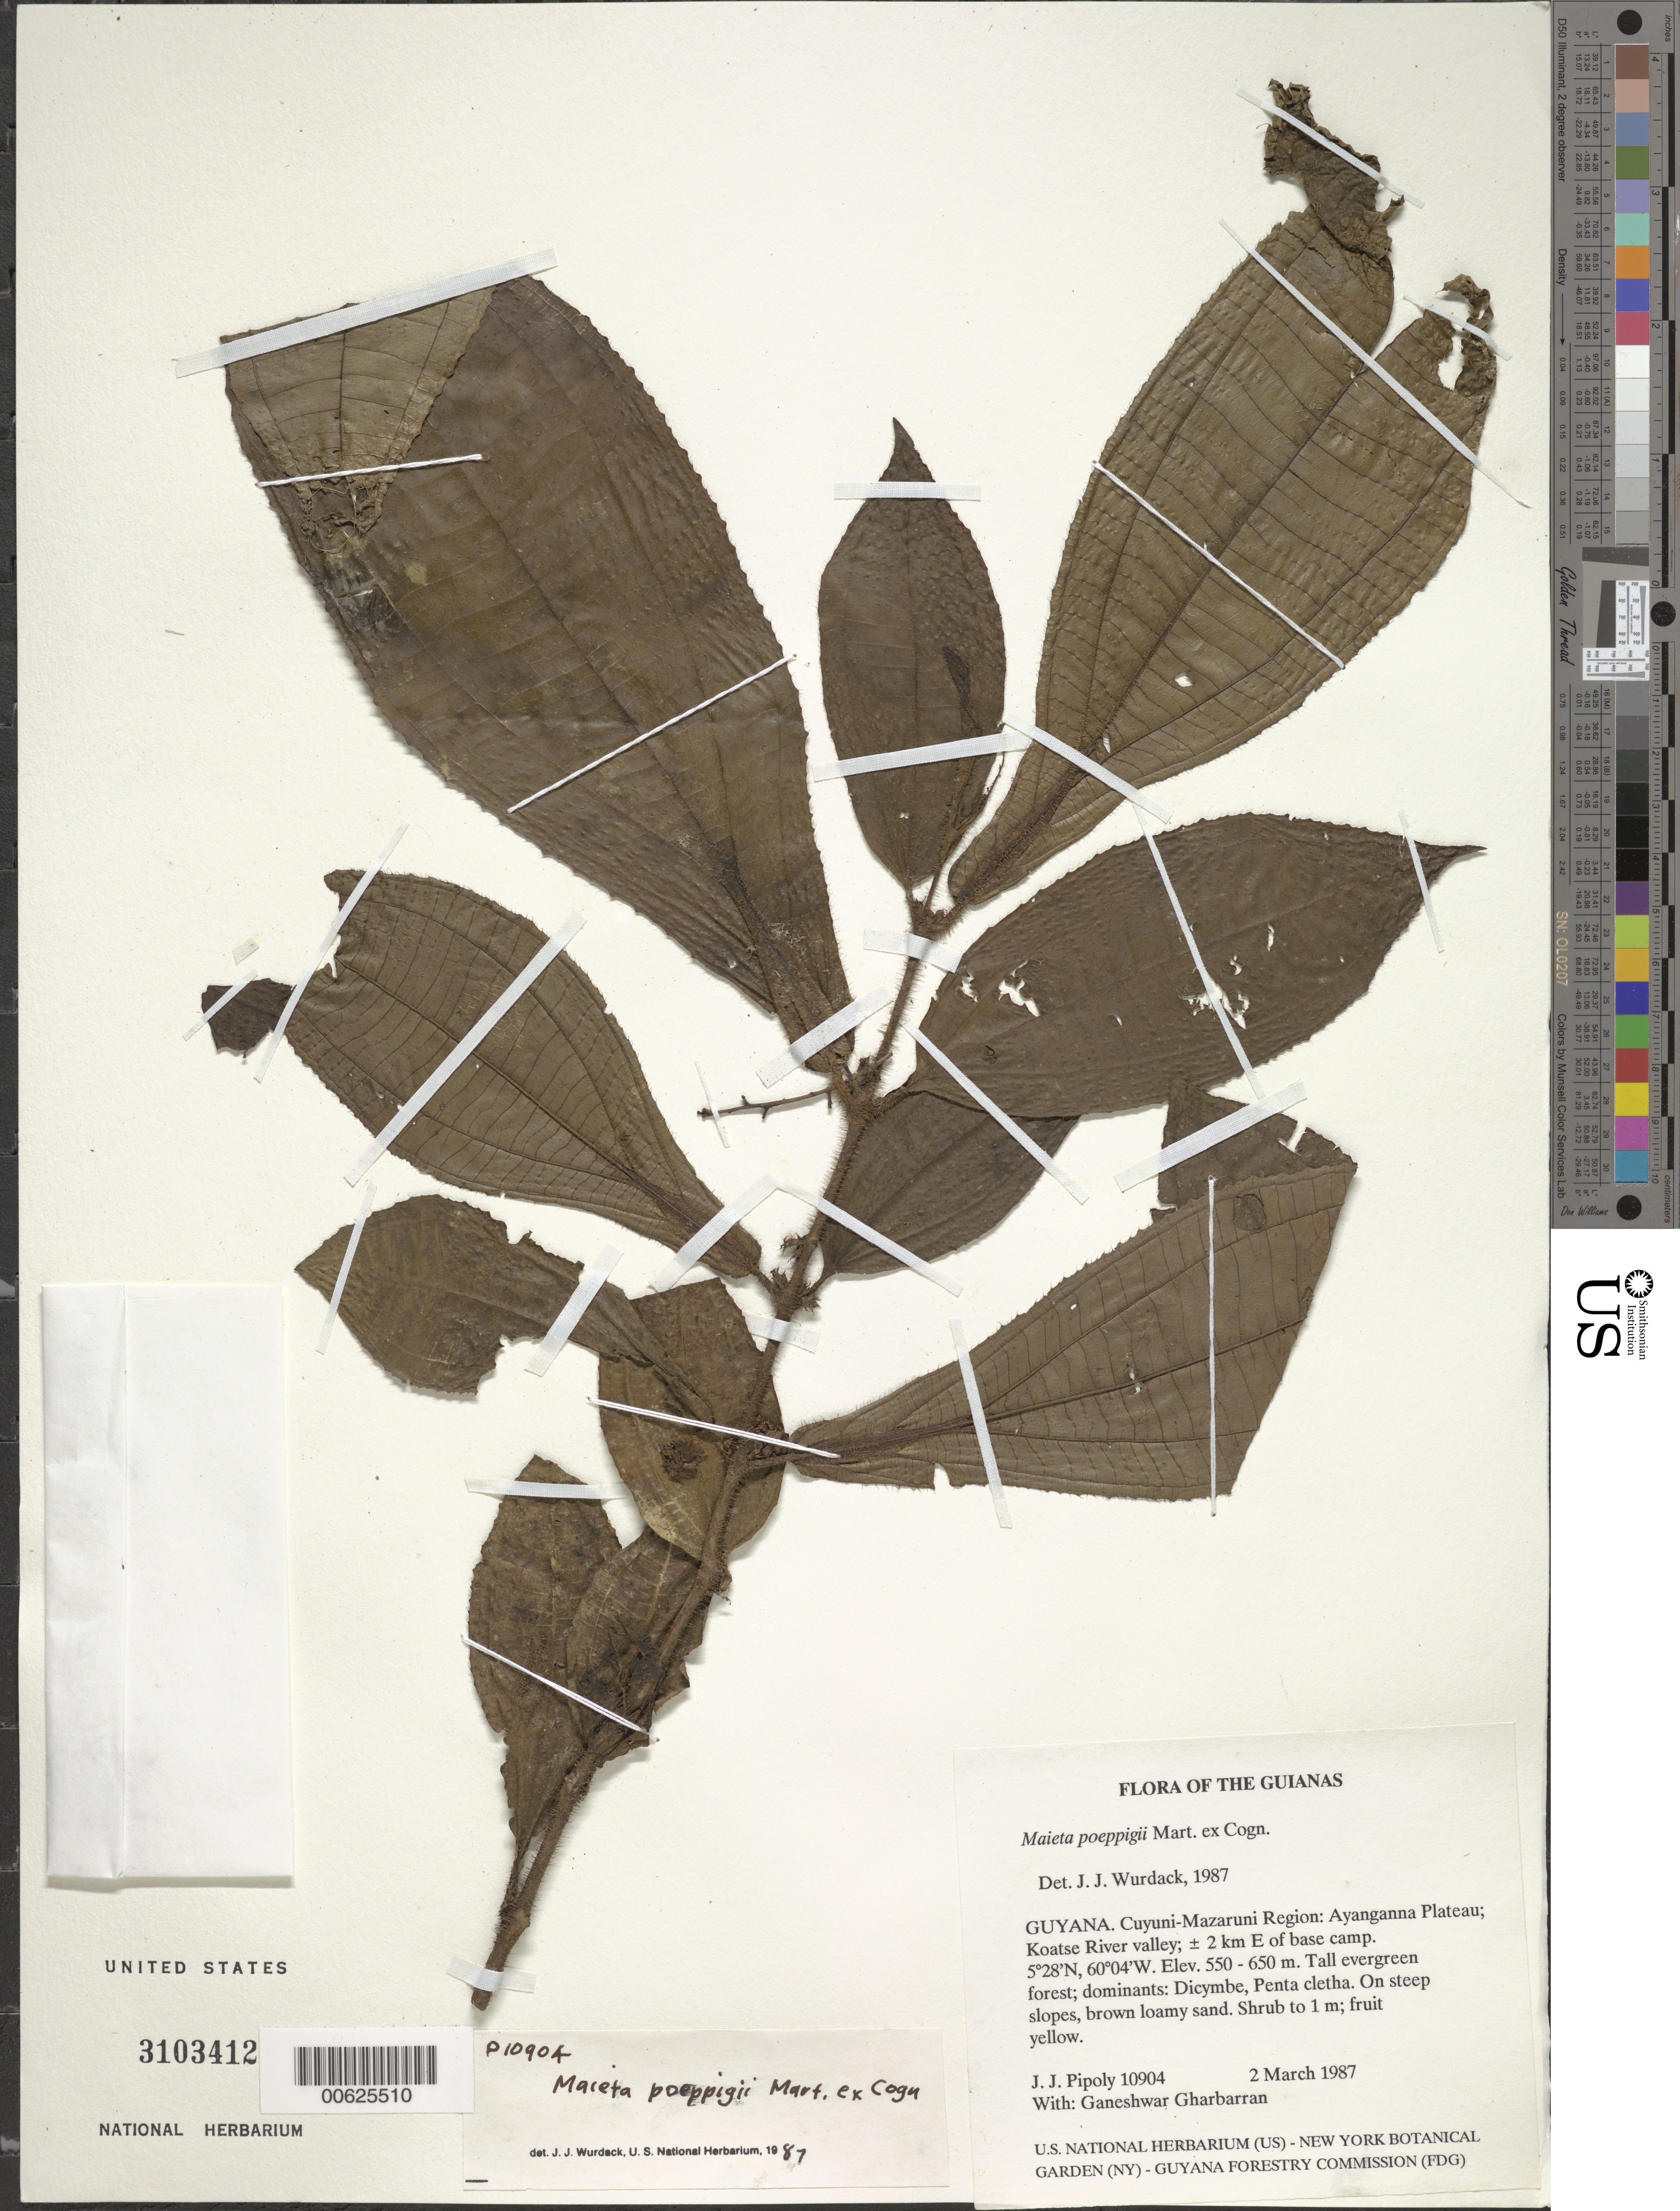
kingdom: Plantae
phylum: Tracheophyta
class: Magnoliopsida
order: Myrtales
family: Melastomataceae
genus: Maieta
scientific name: Maieta poeppigii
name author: Mart. ex Cogn.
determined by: Wurdack, John J., (US), US (UNITED STATES)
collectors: J. J. Pipoly & G. Gharbarran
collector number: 10904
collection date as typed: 2 March 1987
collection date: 1987-03-02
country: Guyana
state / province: Cuyuni-Mazaruni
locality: Ayanganna Plateau; Koatse River valley; ± 2 km E of base camp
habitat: Tall evergreen forest; dominants: Dicymbe, Pentaclethra. On steep slopes, brown loamy sand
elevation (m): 550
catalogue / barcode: US 3103412